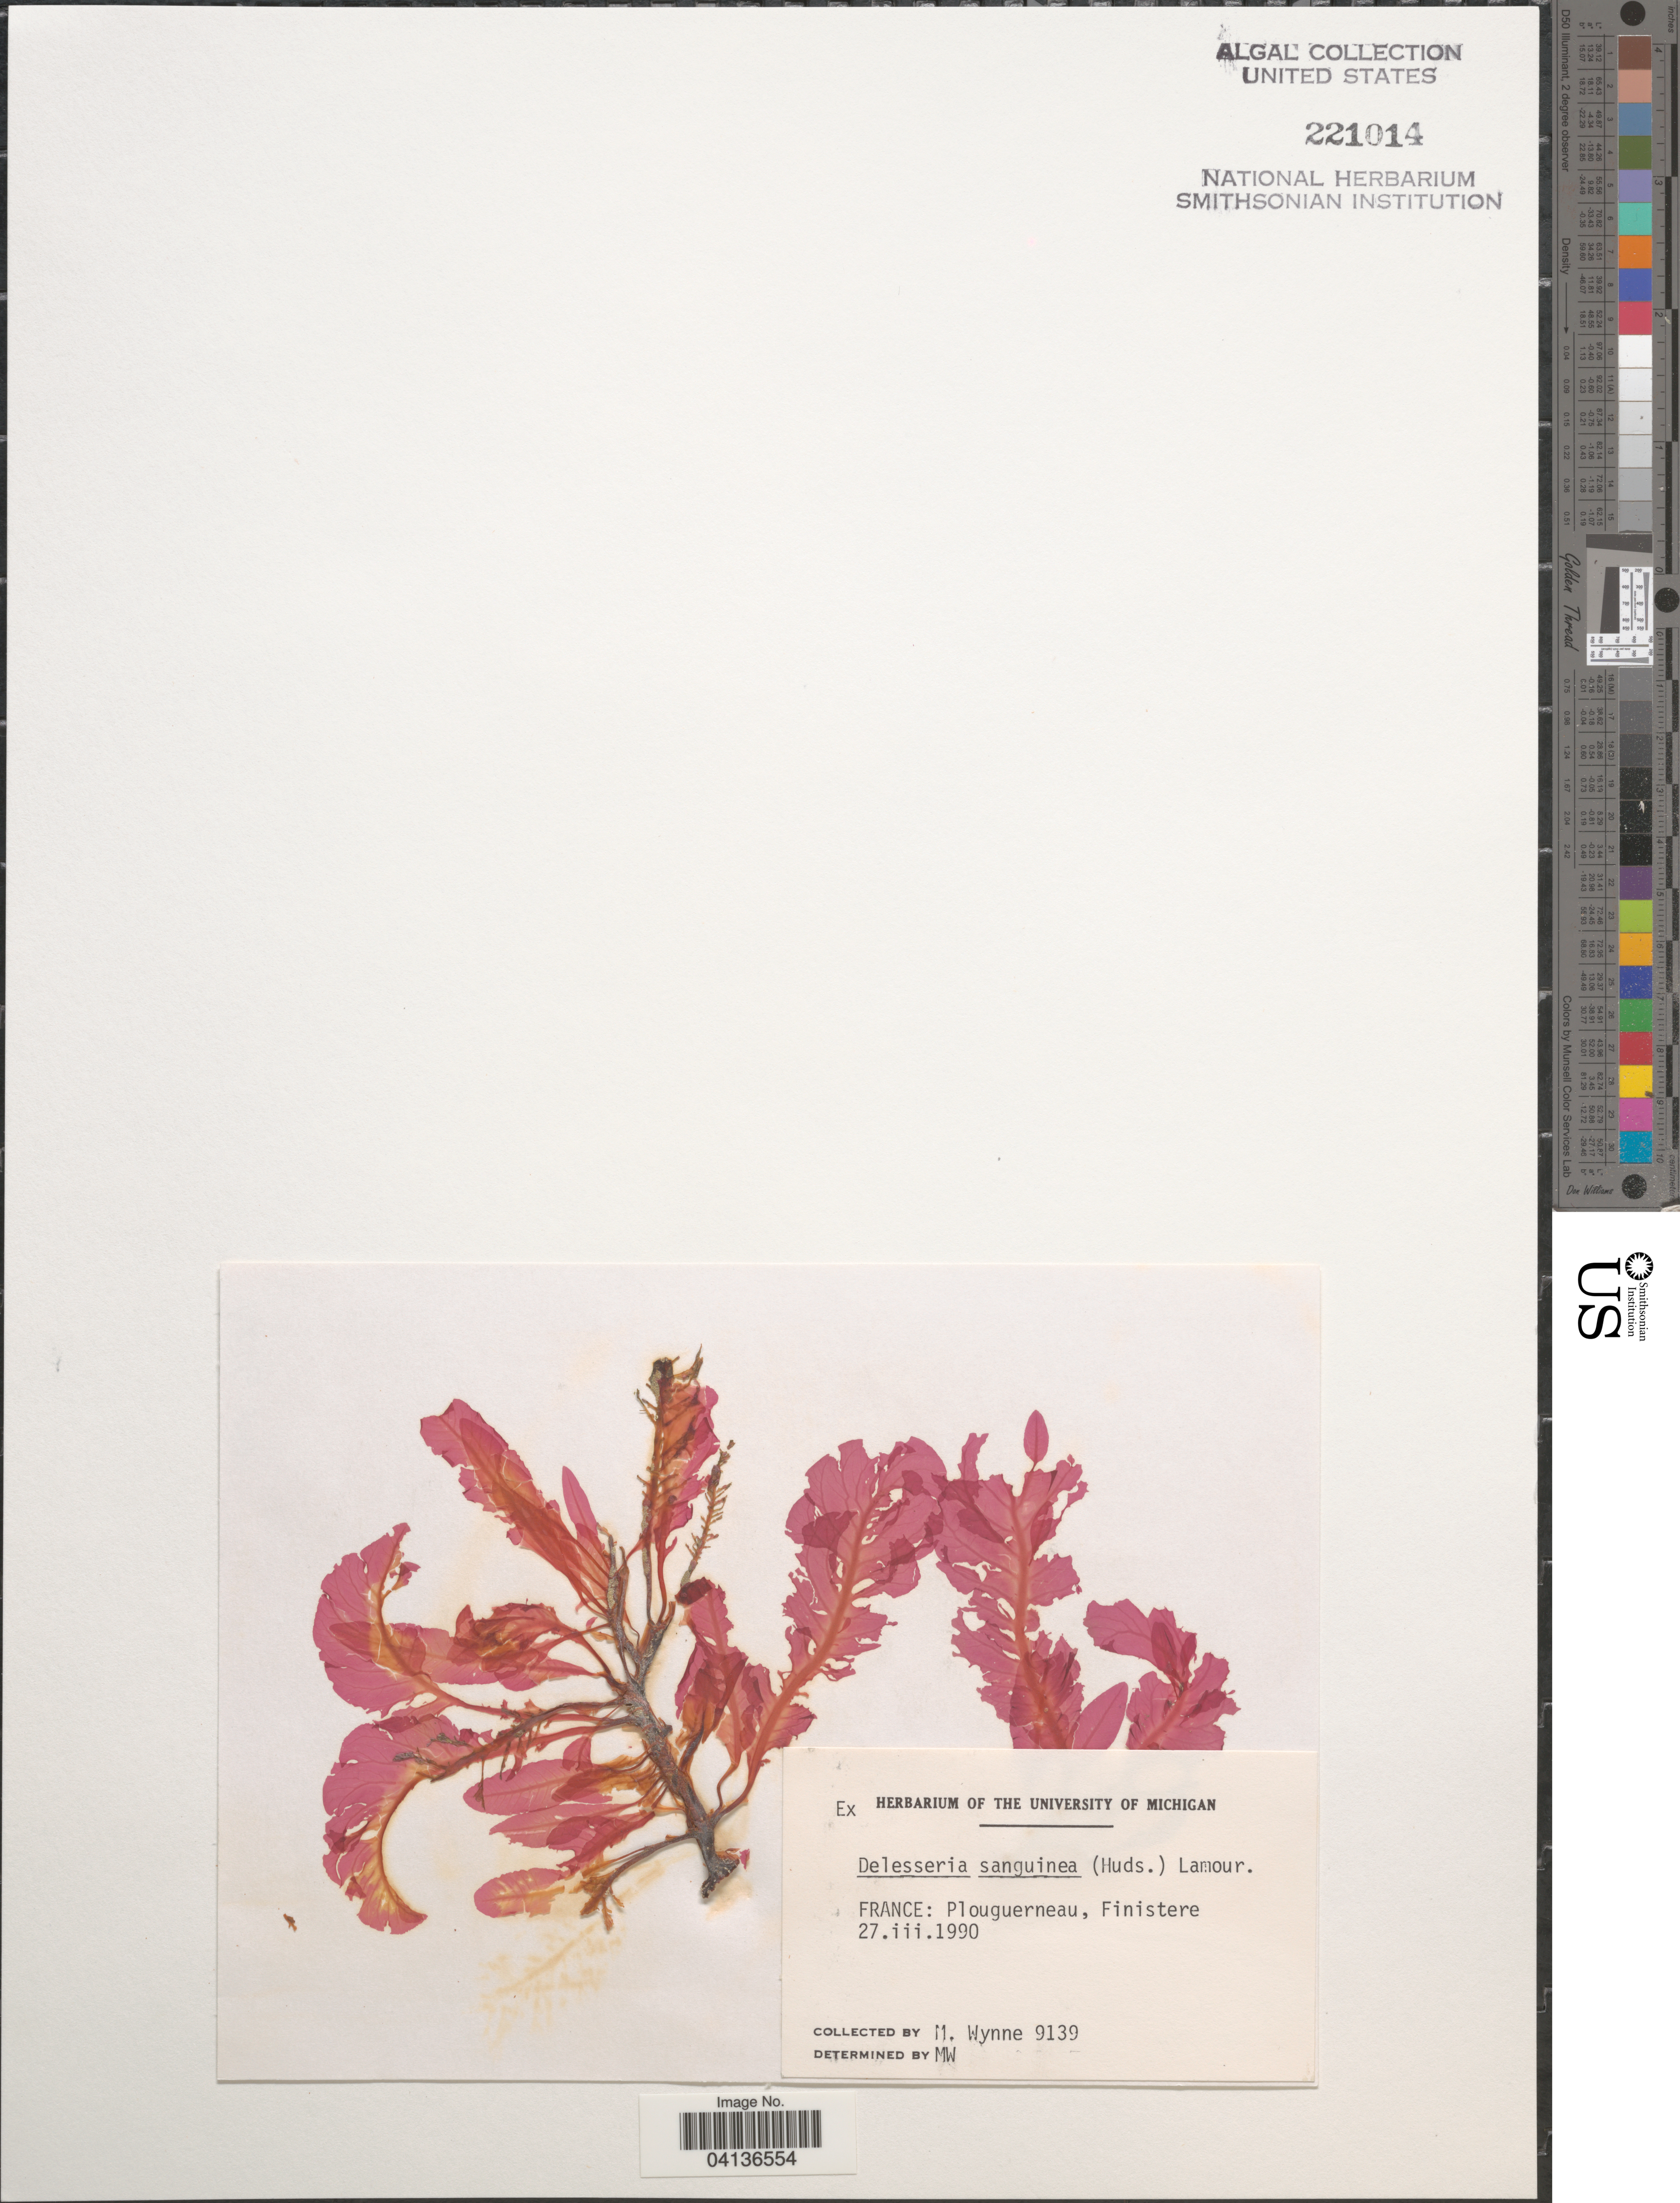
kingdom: Plantae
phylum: Rhodophyta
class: Florideophyceae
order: Ceramiales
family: Delesseriaceae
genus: Delesseria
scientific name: Delesseria sanguinea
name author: (Huds.) J.V.Lamouroux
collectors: M.J. Wynne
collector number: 9139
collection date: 1990-03-27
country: France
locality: Plouguerneau, Finistere.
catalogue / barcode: US 221014